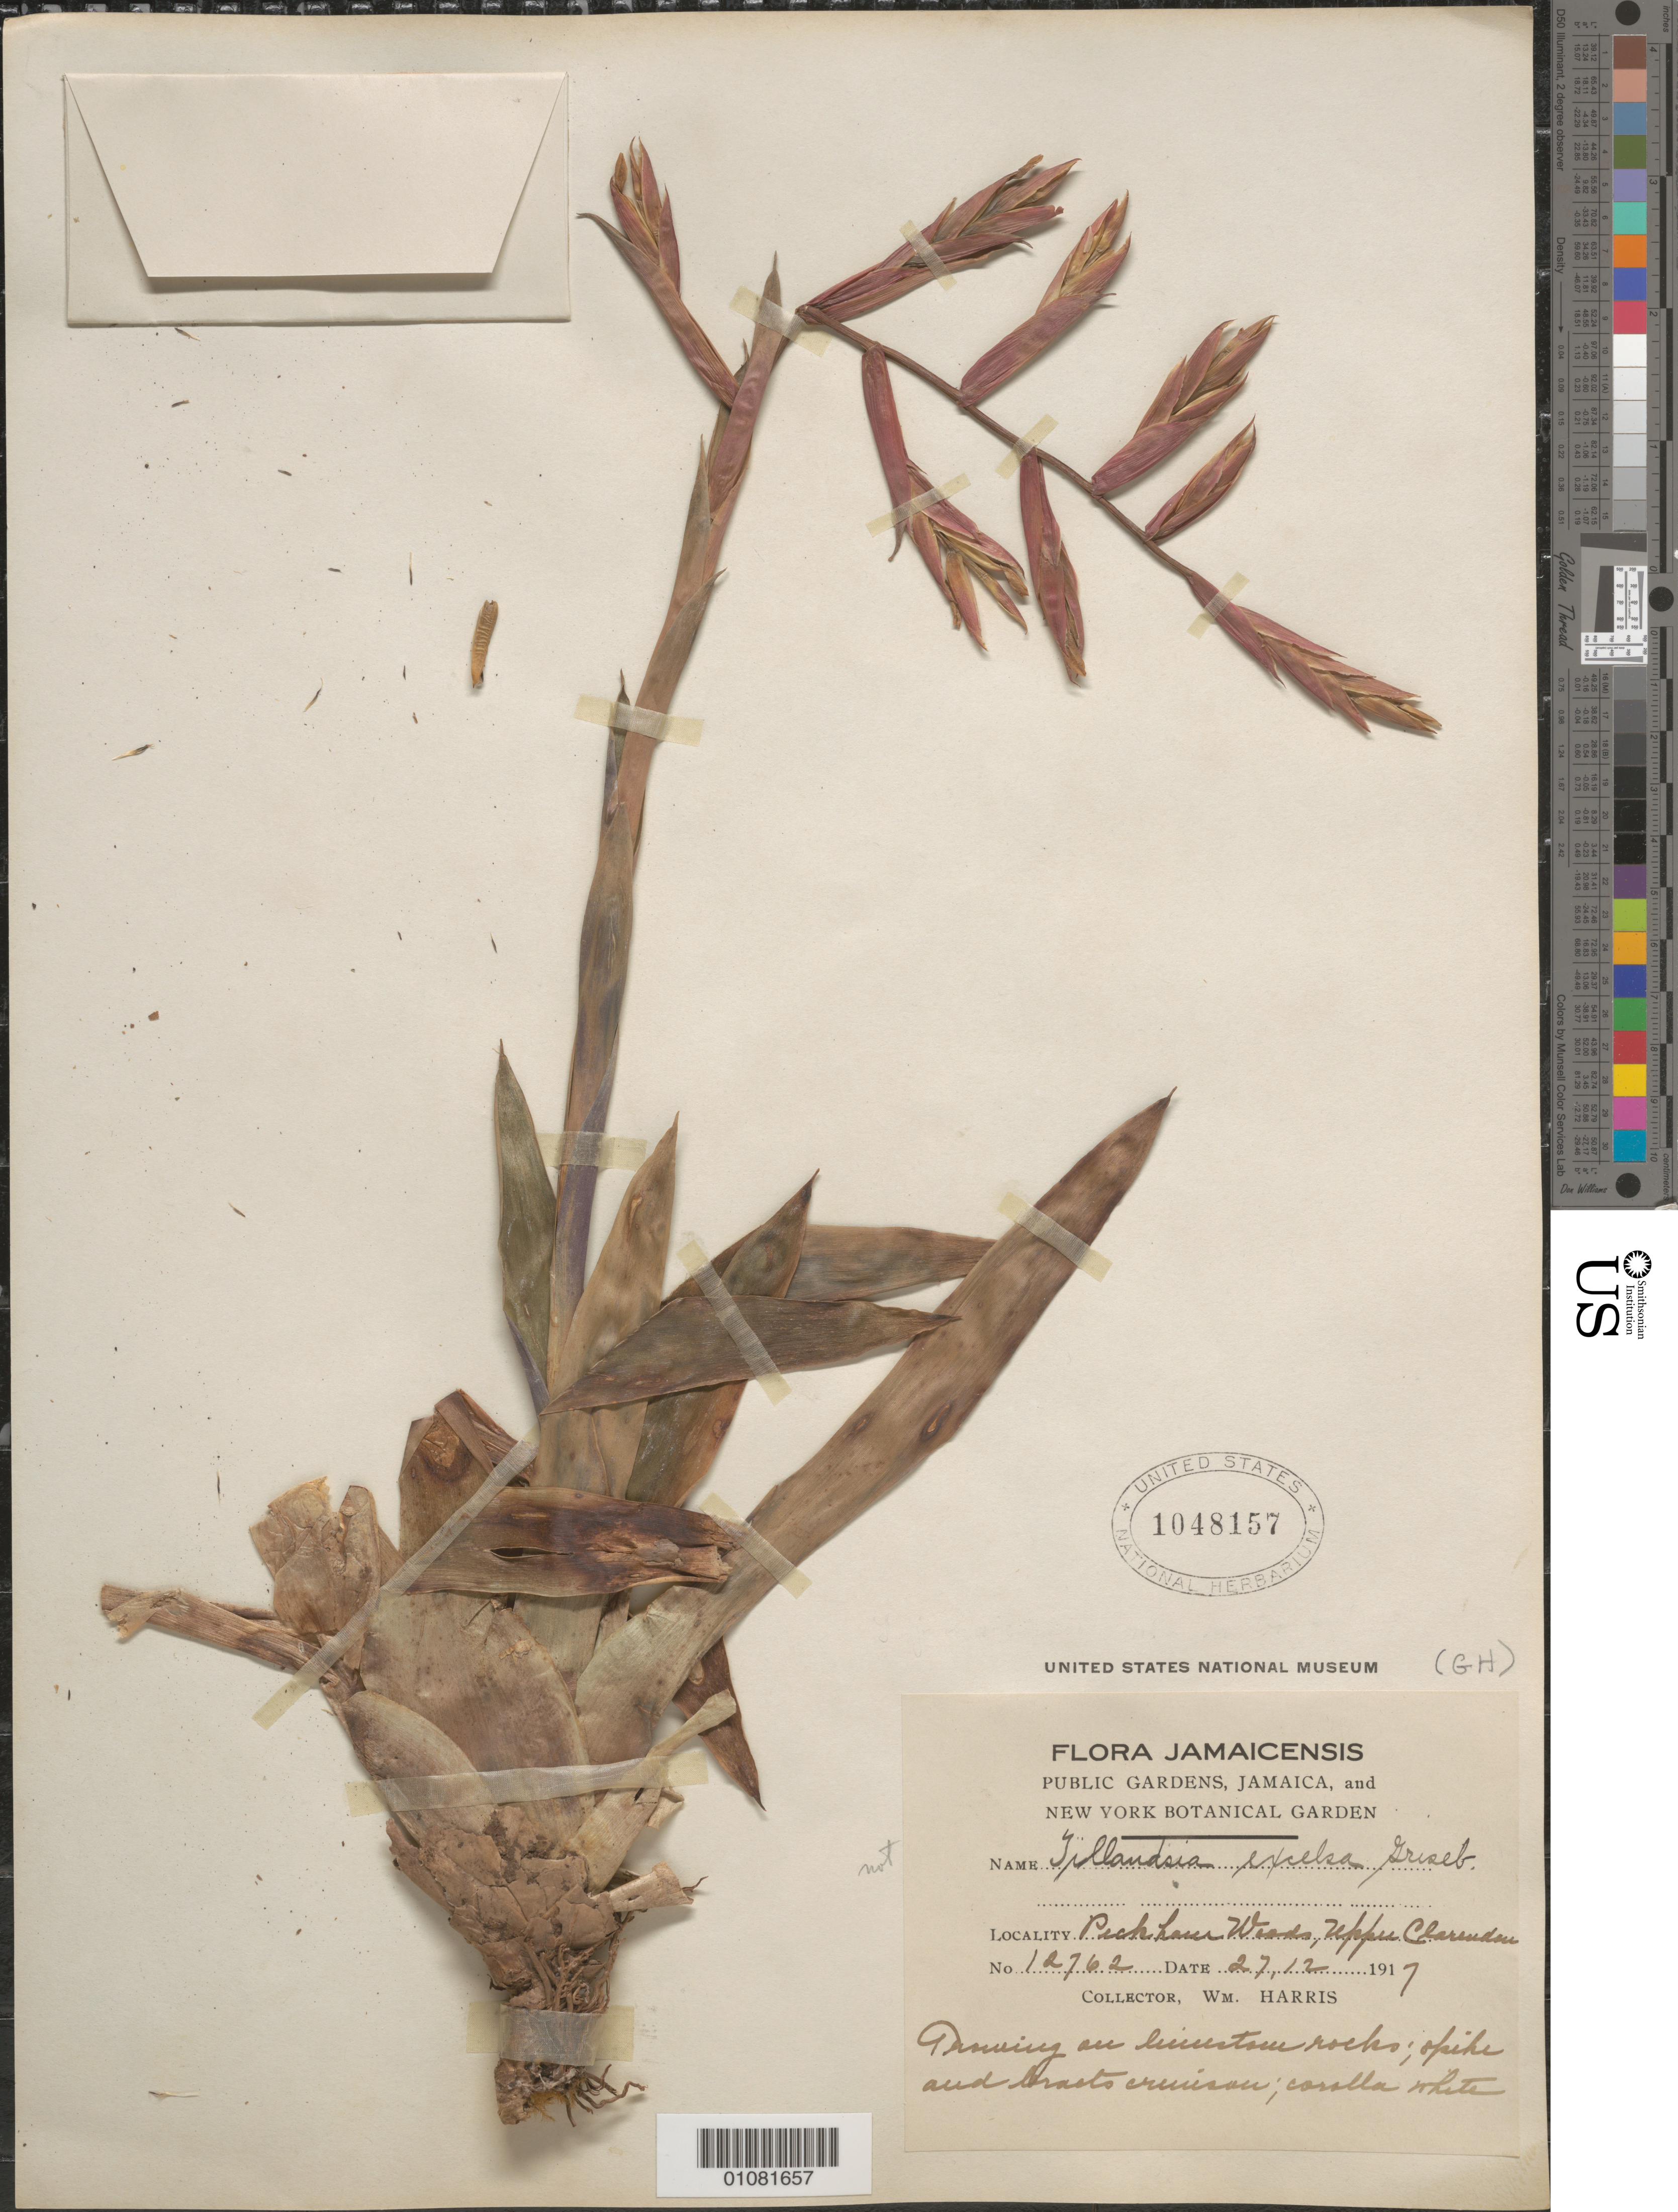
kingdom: Plantae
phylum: Tracheophyta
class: Liliopsida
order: Poales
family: Bromeliaceae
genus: Tillandsia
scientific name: Tillandsia excelsa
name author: Griseb.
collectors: W. Harris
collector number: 12762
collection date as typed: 27 Dec 1917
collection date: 1917-12-27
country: Jamaica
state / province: Clarendon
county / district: Peckham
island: Jamaica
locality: Peckham Woods, Upper Clarendon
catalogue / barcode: US 1048157